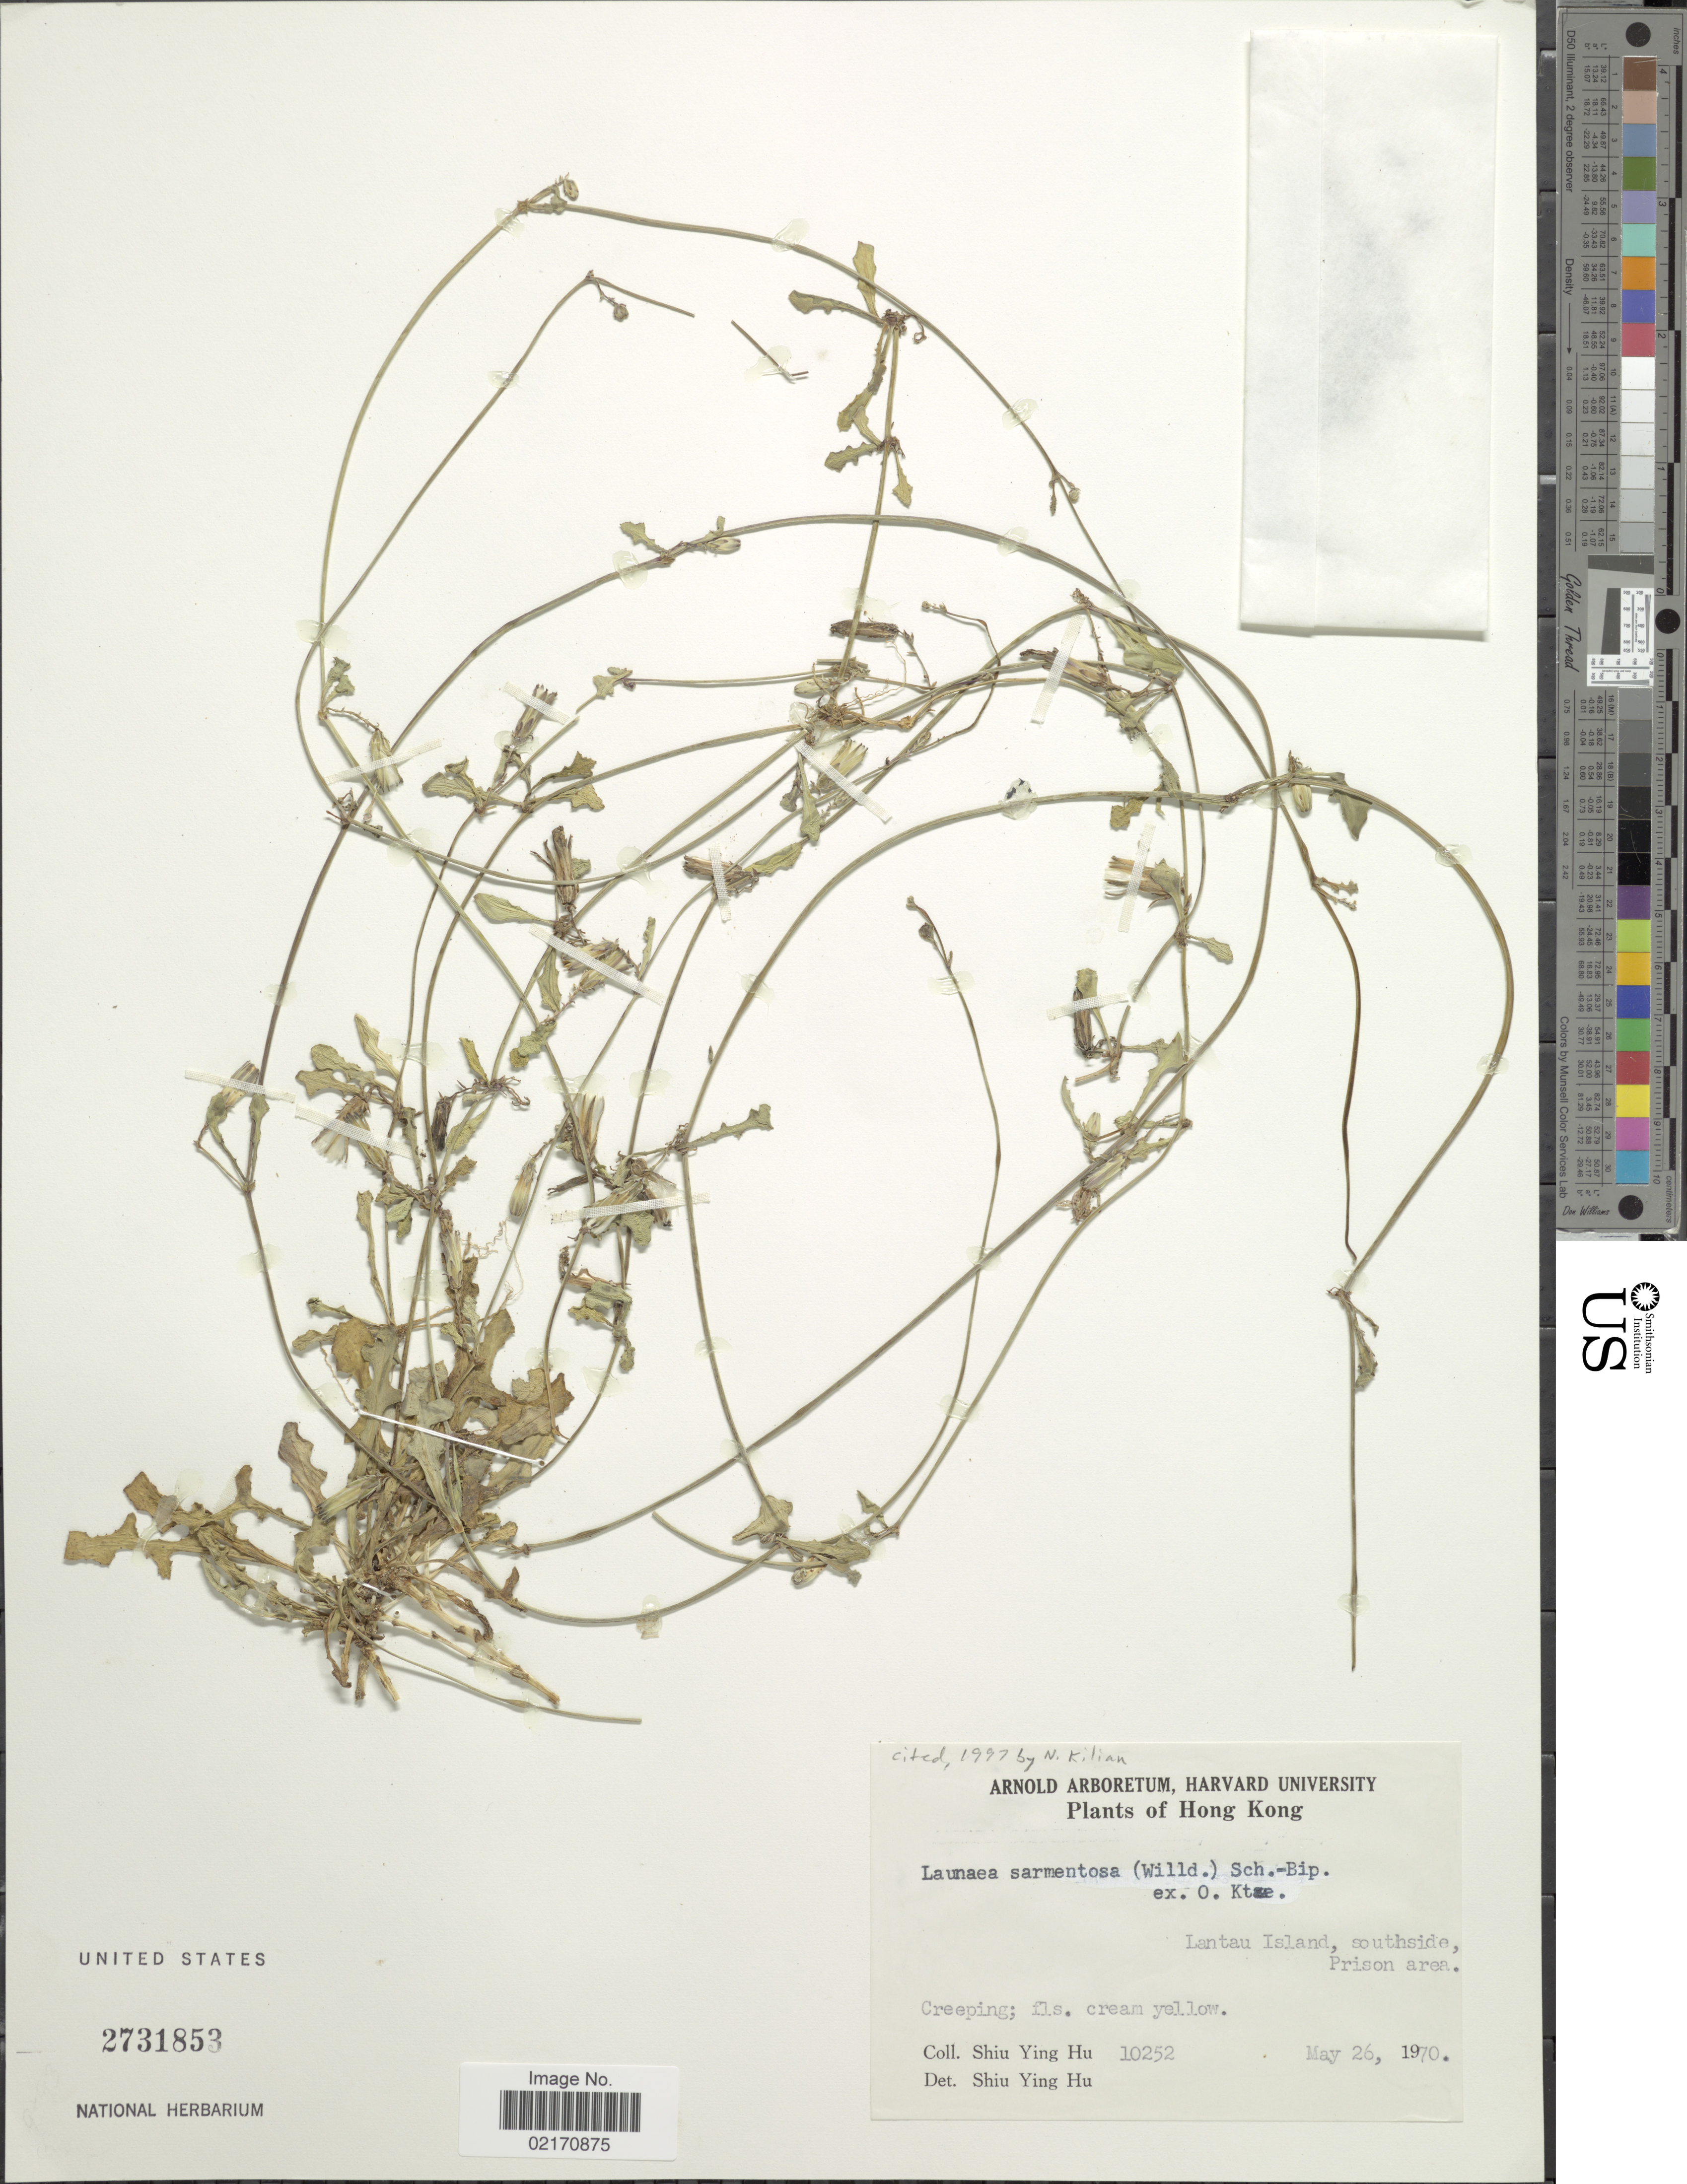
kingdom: Plantae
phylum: Tracheophyta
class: Magnoliopsida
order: Asterales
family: Asteraceae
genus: Launaea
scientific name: Launaea sarmentosa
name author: (Willd.) Kuntze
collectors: S. Y. Hu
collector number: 10252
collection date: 1970-05-26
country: China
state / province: Hong Kong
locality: Lantau Island, Prison area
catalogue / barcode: US 2731853